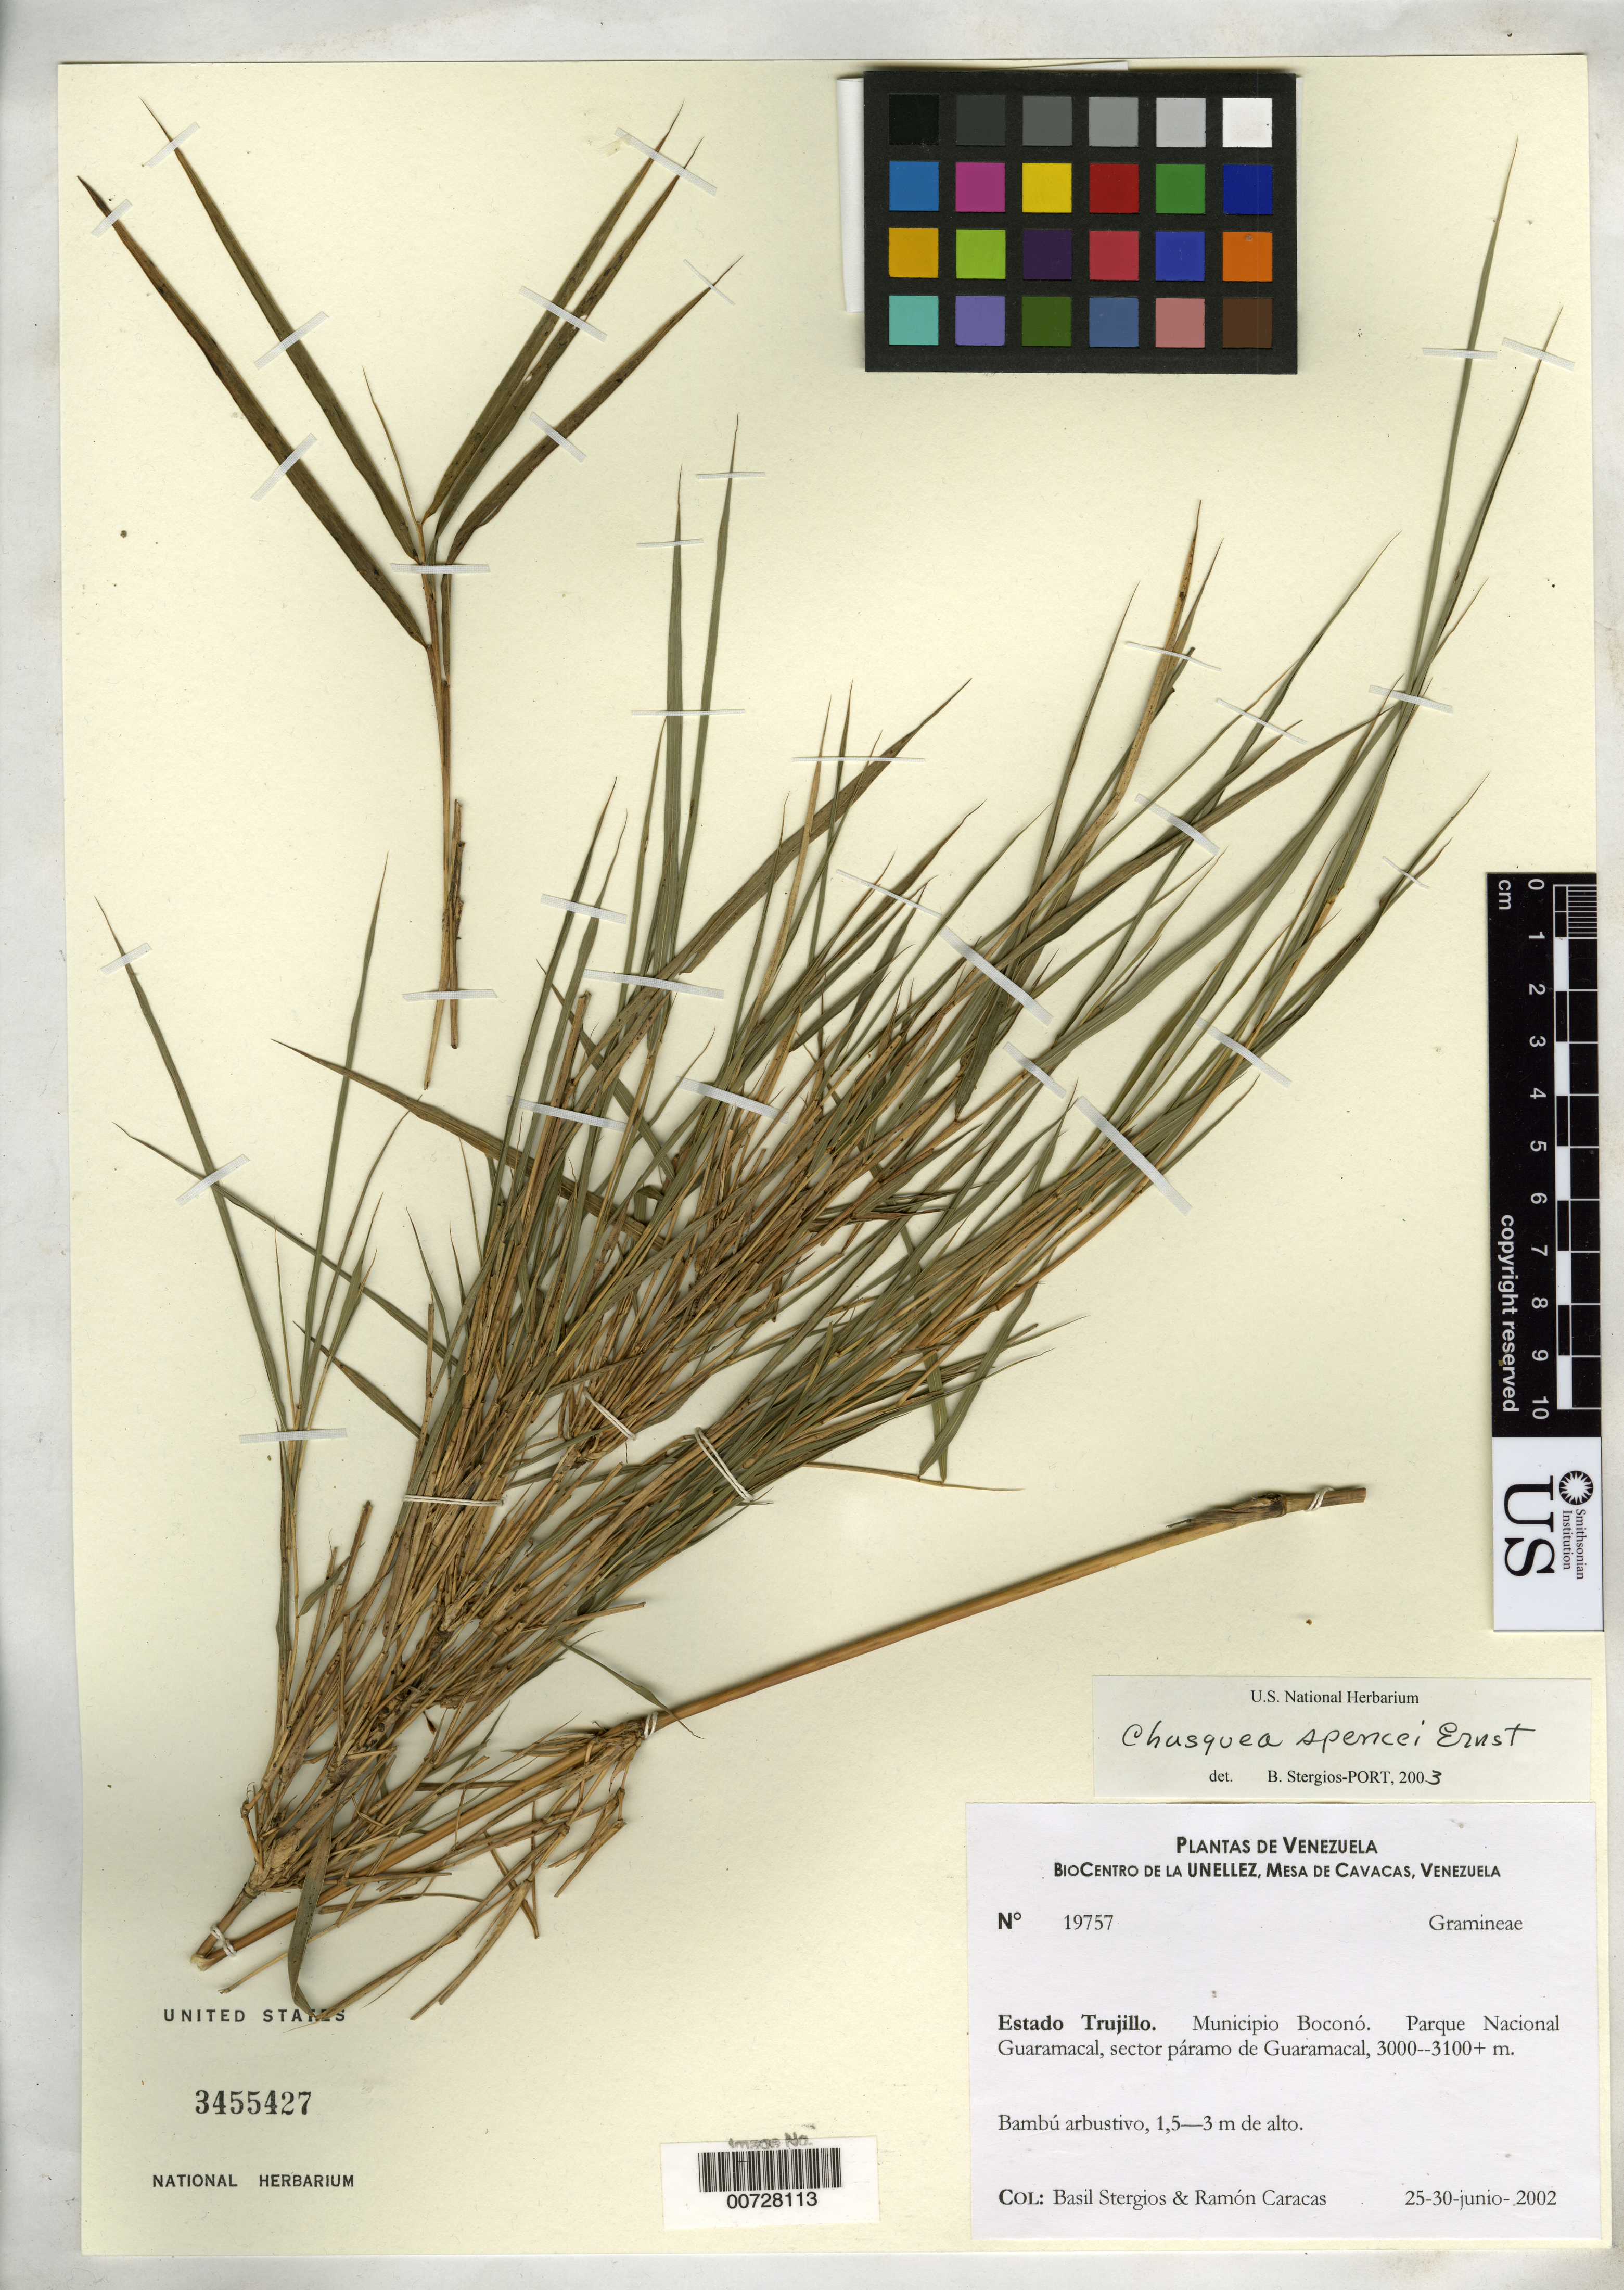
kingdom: Plantae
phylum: Tracheophyta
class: Liliopsida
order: Poales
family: Poaceae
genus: Chusquea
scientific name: Chusquea spencei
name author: Ernst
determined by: Stergios, B. G.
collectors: B. G. Stergios & R. Caracas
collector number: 19757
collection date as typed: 25 Jun 2002 to 30 Jun 2002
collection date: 2002-06-25/2002-06-30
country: Venezuela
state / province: Trujillo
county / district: Boconó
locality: Parque Nacional Guaramacal, páramo de Guaramacal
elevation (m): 3000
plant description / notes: PORT, US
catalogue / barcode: US 3455427